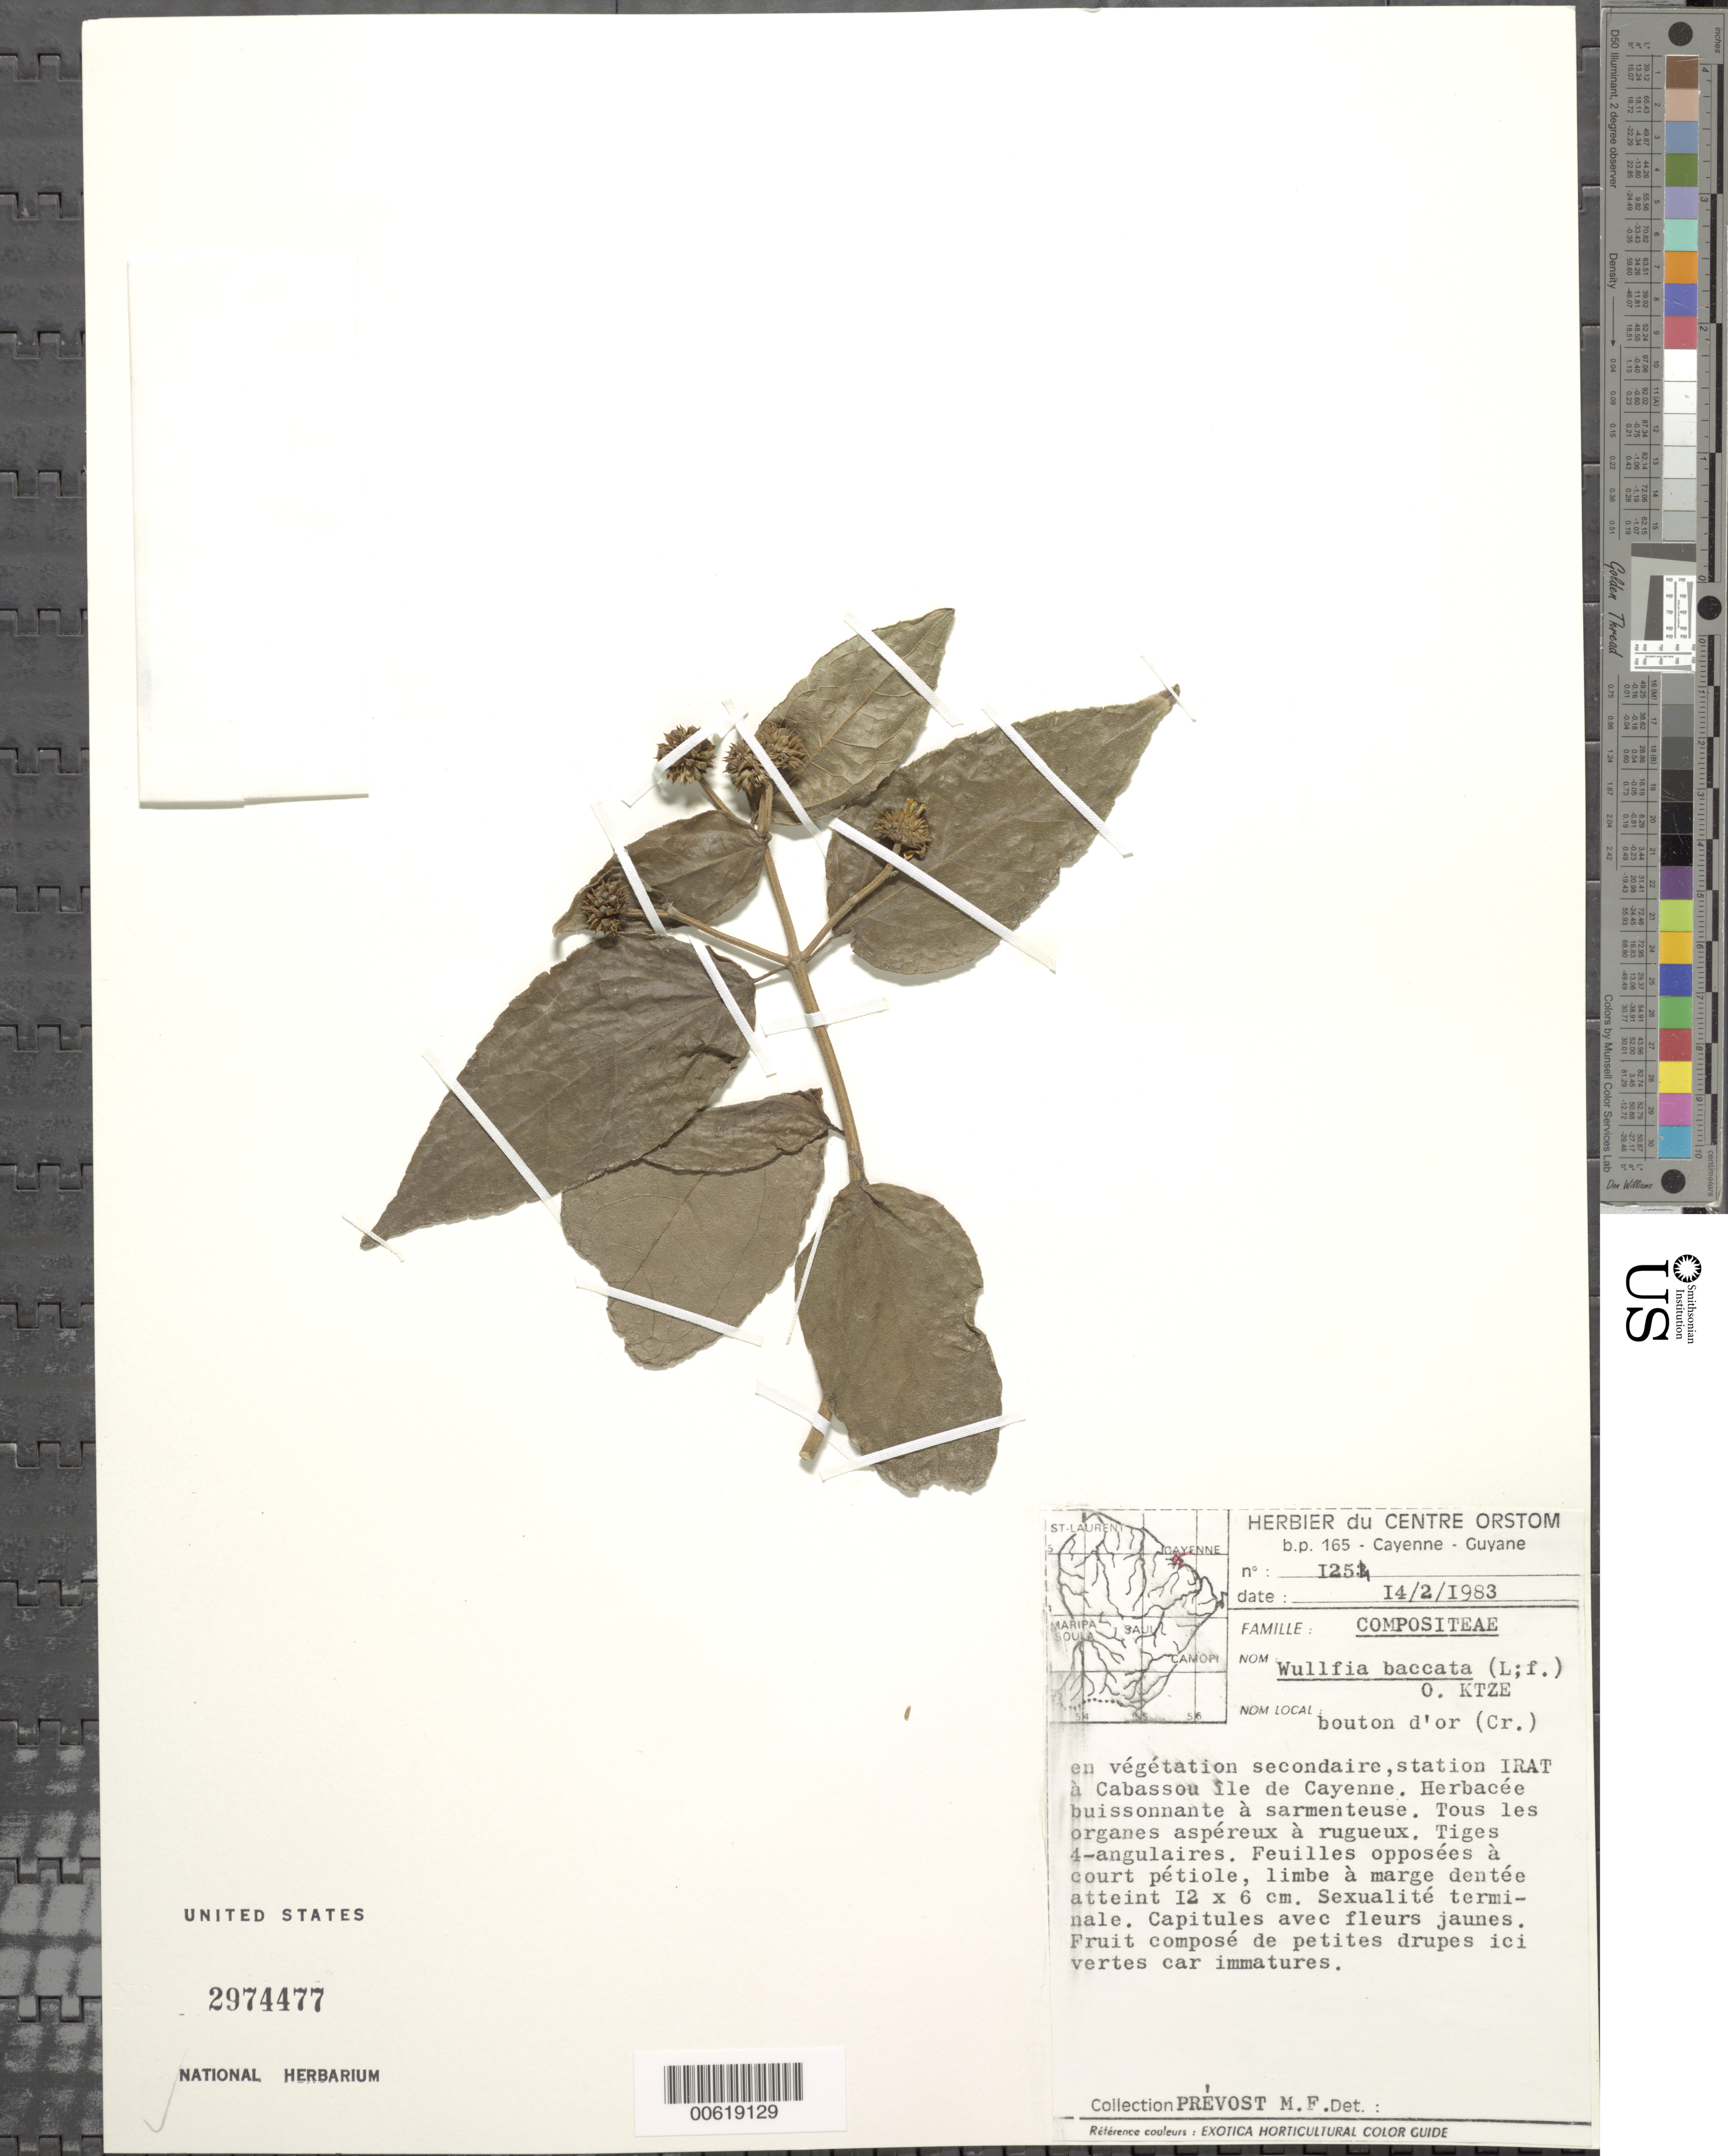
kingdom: Plantae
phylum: Tracheophyta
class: Magnoliopsida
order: Asterales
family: Asteraceae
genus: Wulffia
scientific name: Wulffia baccata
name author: (L. f.) Kuntze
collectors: M.-F. Prévost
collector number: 1254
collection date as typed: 14-Feb-83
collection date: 1983-02-14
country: French Guiana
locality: Station IRAT, a Cabassou Ile de Cayenne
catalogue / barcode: US 2974477